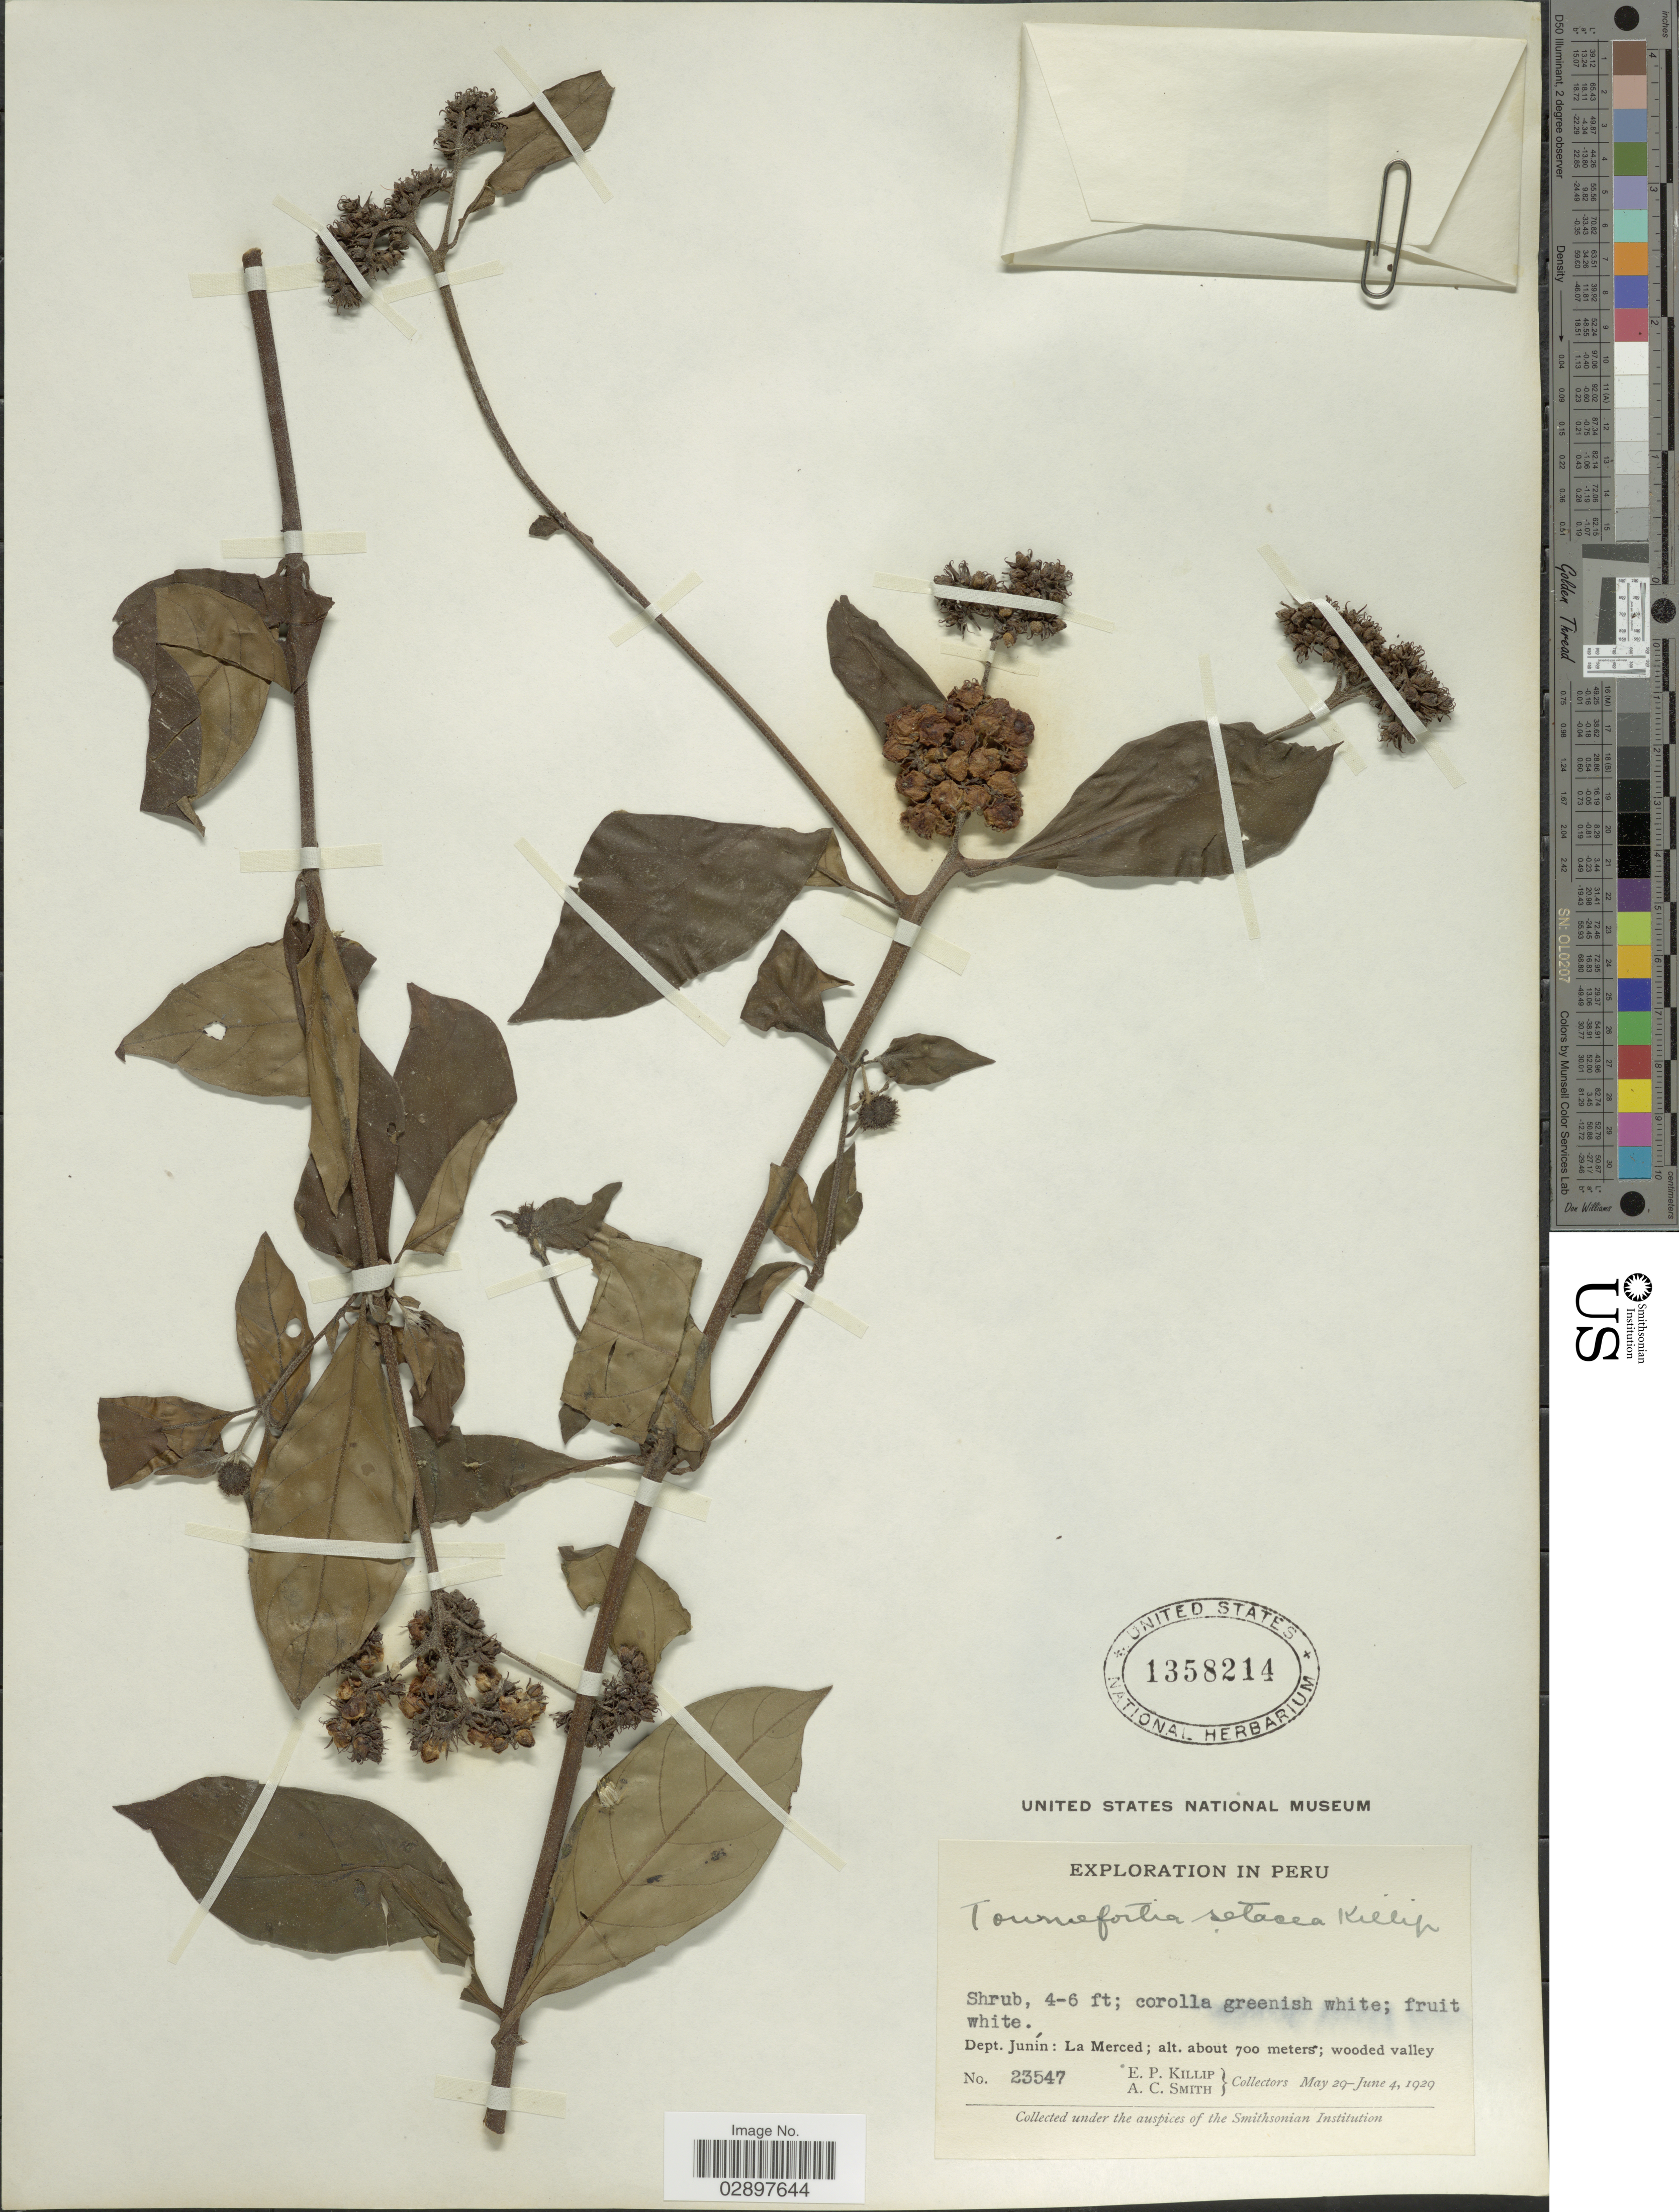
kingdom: Plantae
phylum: Tracheophyta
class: Magnoliopsida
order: Boraginales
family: Heliotropiaceae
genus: Tournefortia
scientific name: Tournefortia setacea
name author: Killip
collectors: E. P. Killip & A. C. Smith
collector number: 23547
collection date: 1929-05-29/1929-06-04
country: Peru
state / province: Junín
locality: Dept. Junín: La Merced.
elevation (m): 700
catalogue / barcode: US 1358214